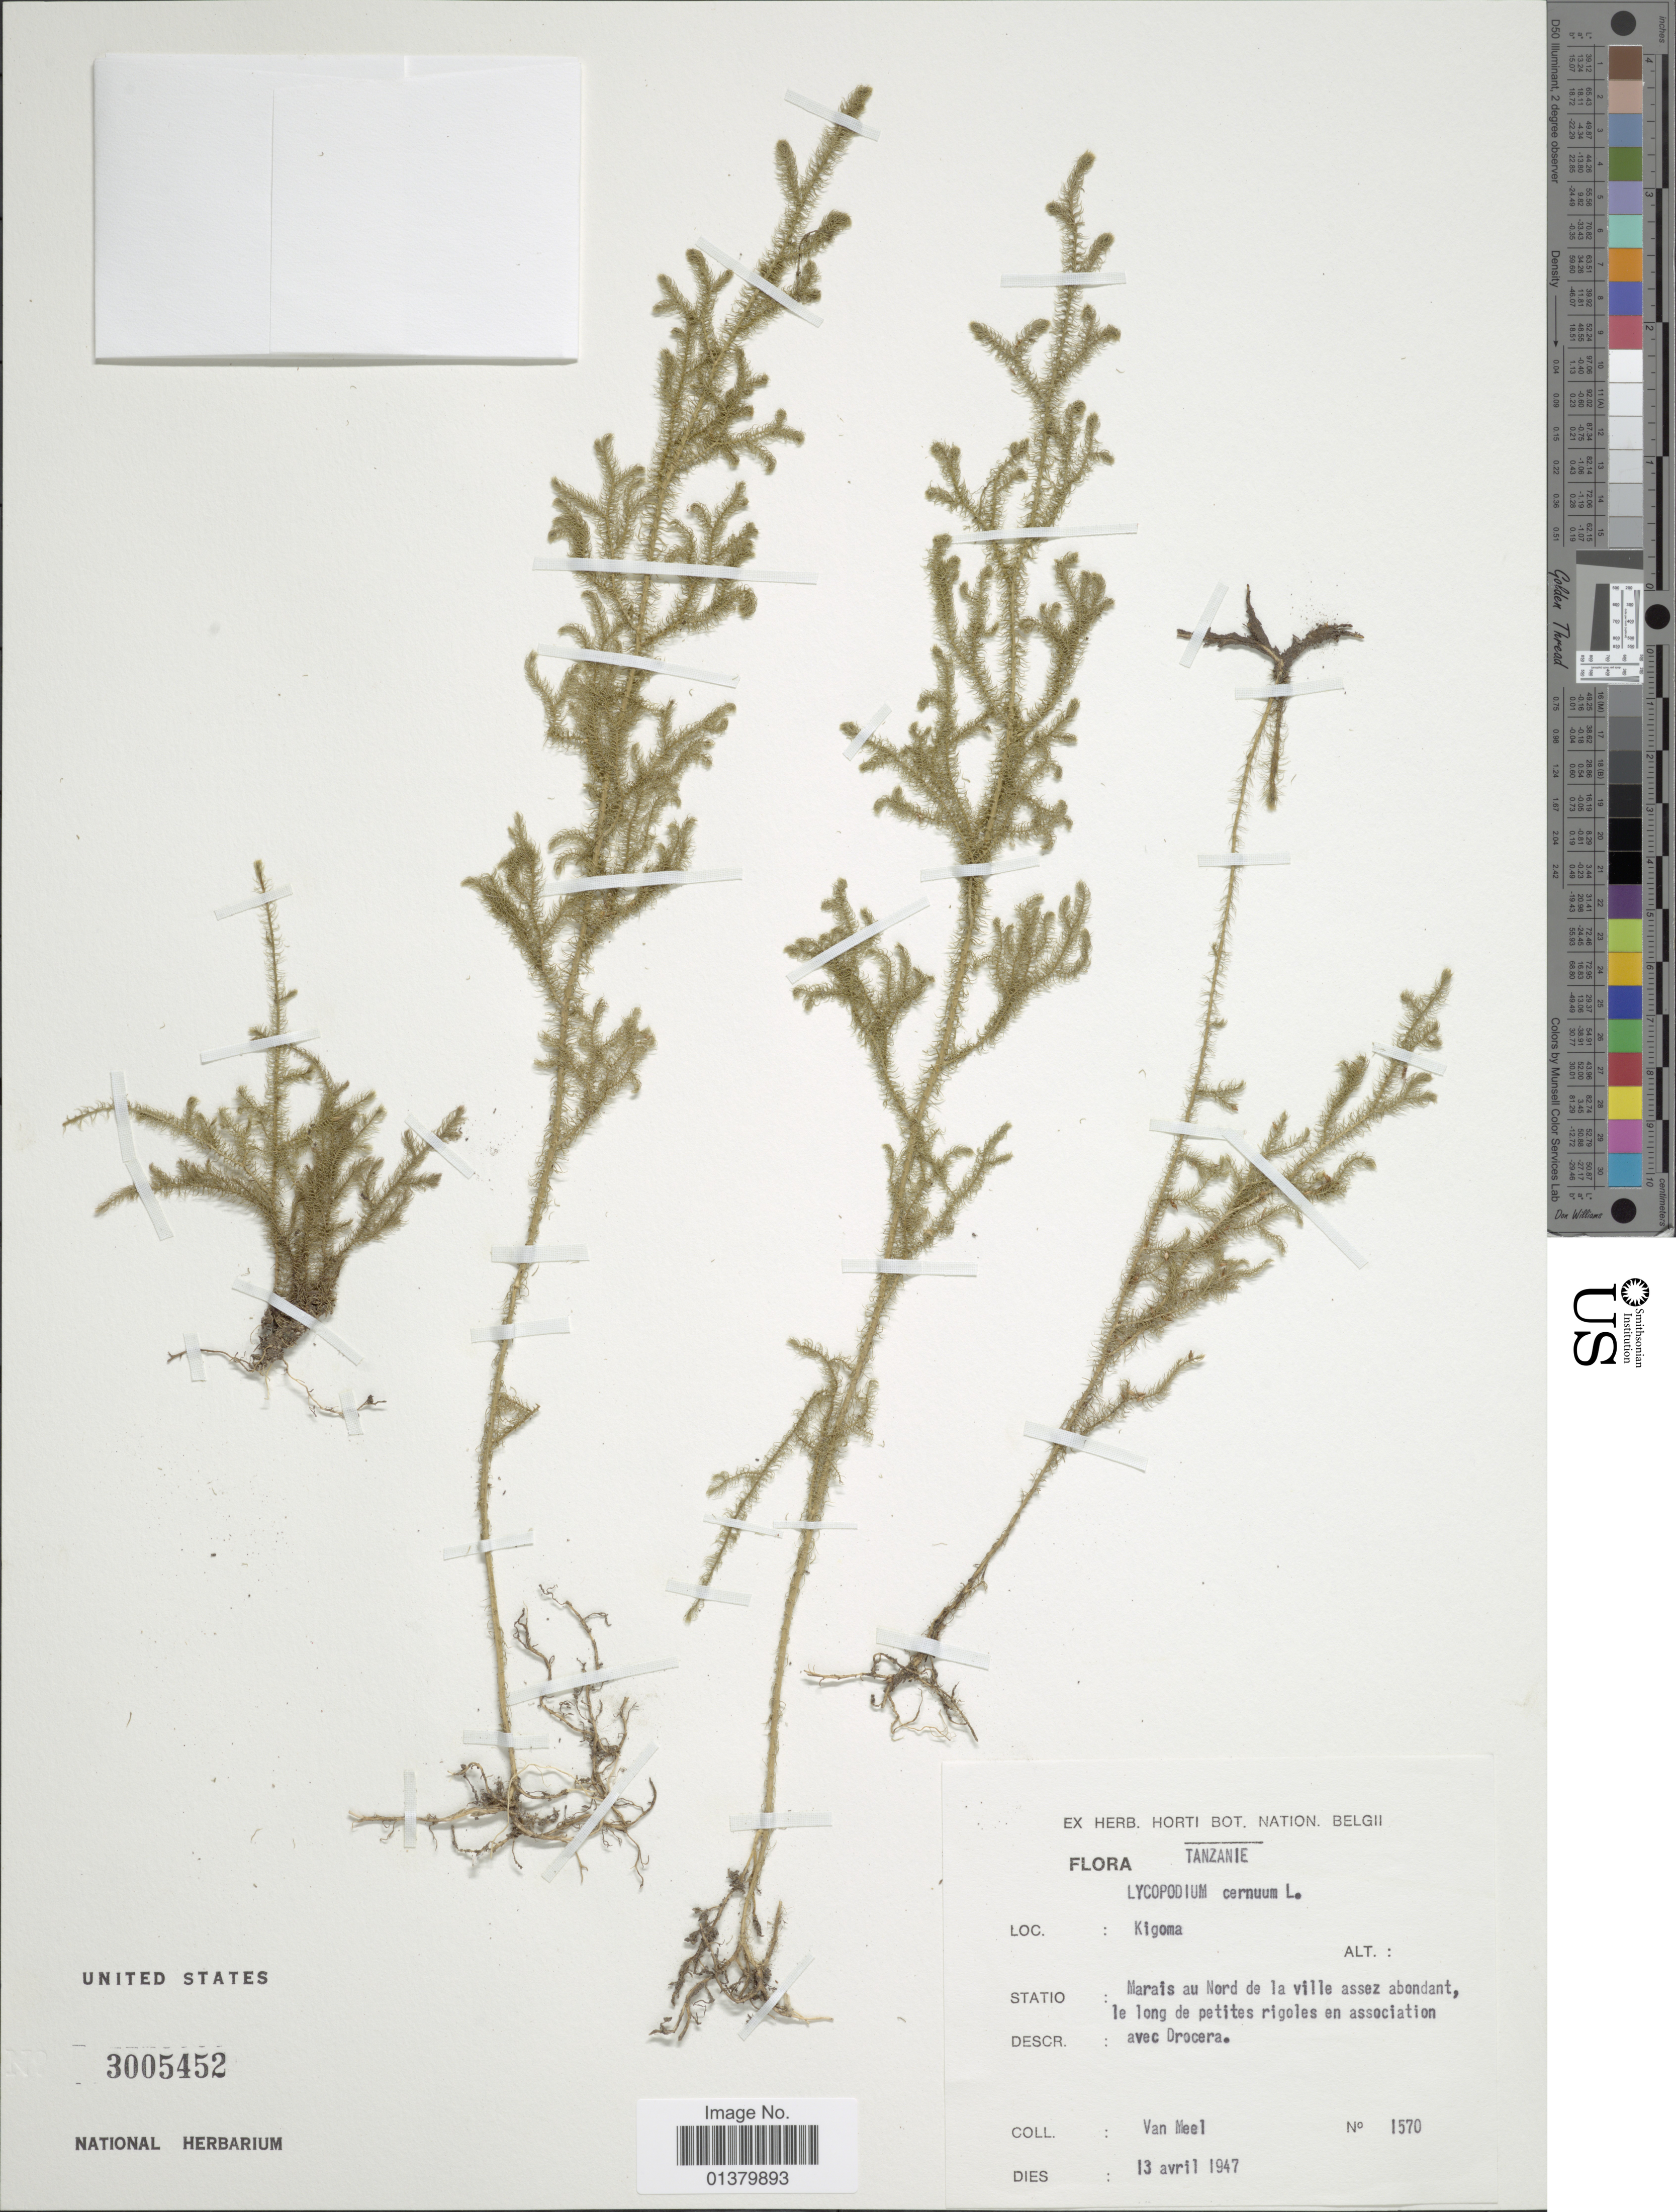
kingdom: Plantae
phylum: Tracheophyta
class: Lycopodiopsida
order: Lycopodiales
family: Lycopodiaceae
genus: Palhinhaea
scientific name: Palhinhaea cernua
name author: (L.) Vasc. & Franco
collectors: Meel Van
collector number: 1570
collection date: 1947-04-13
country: Tanzania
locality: Kigoma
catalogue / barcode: US 3005452